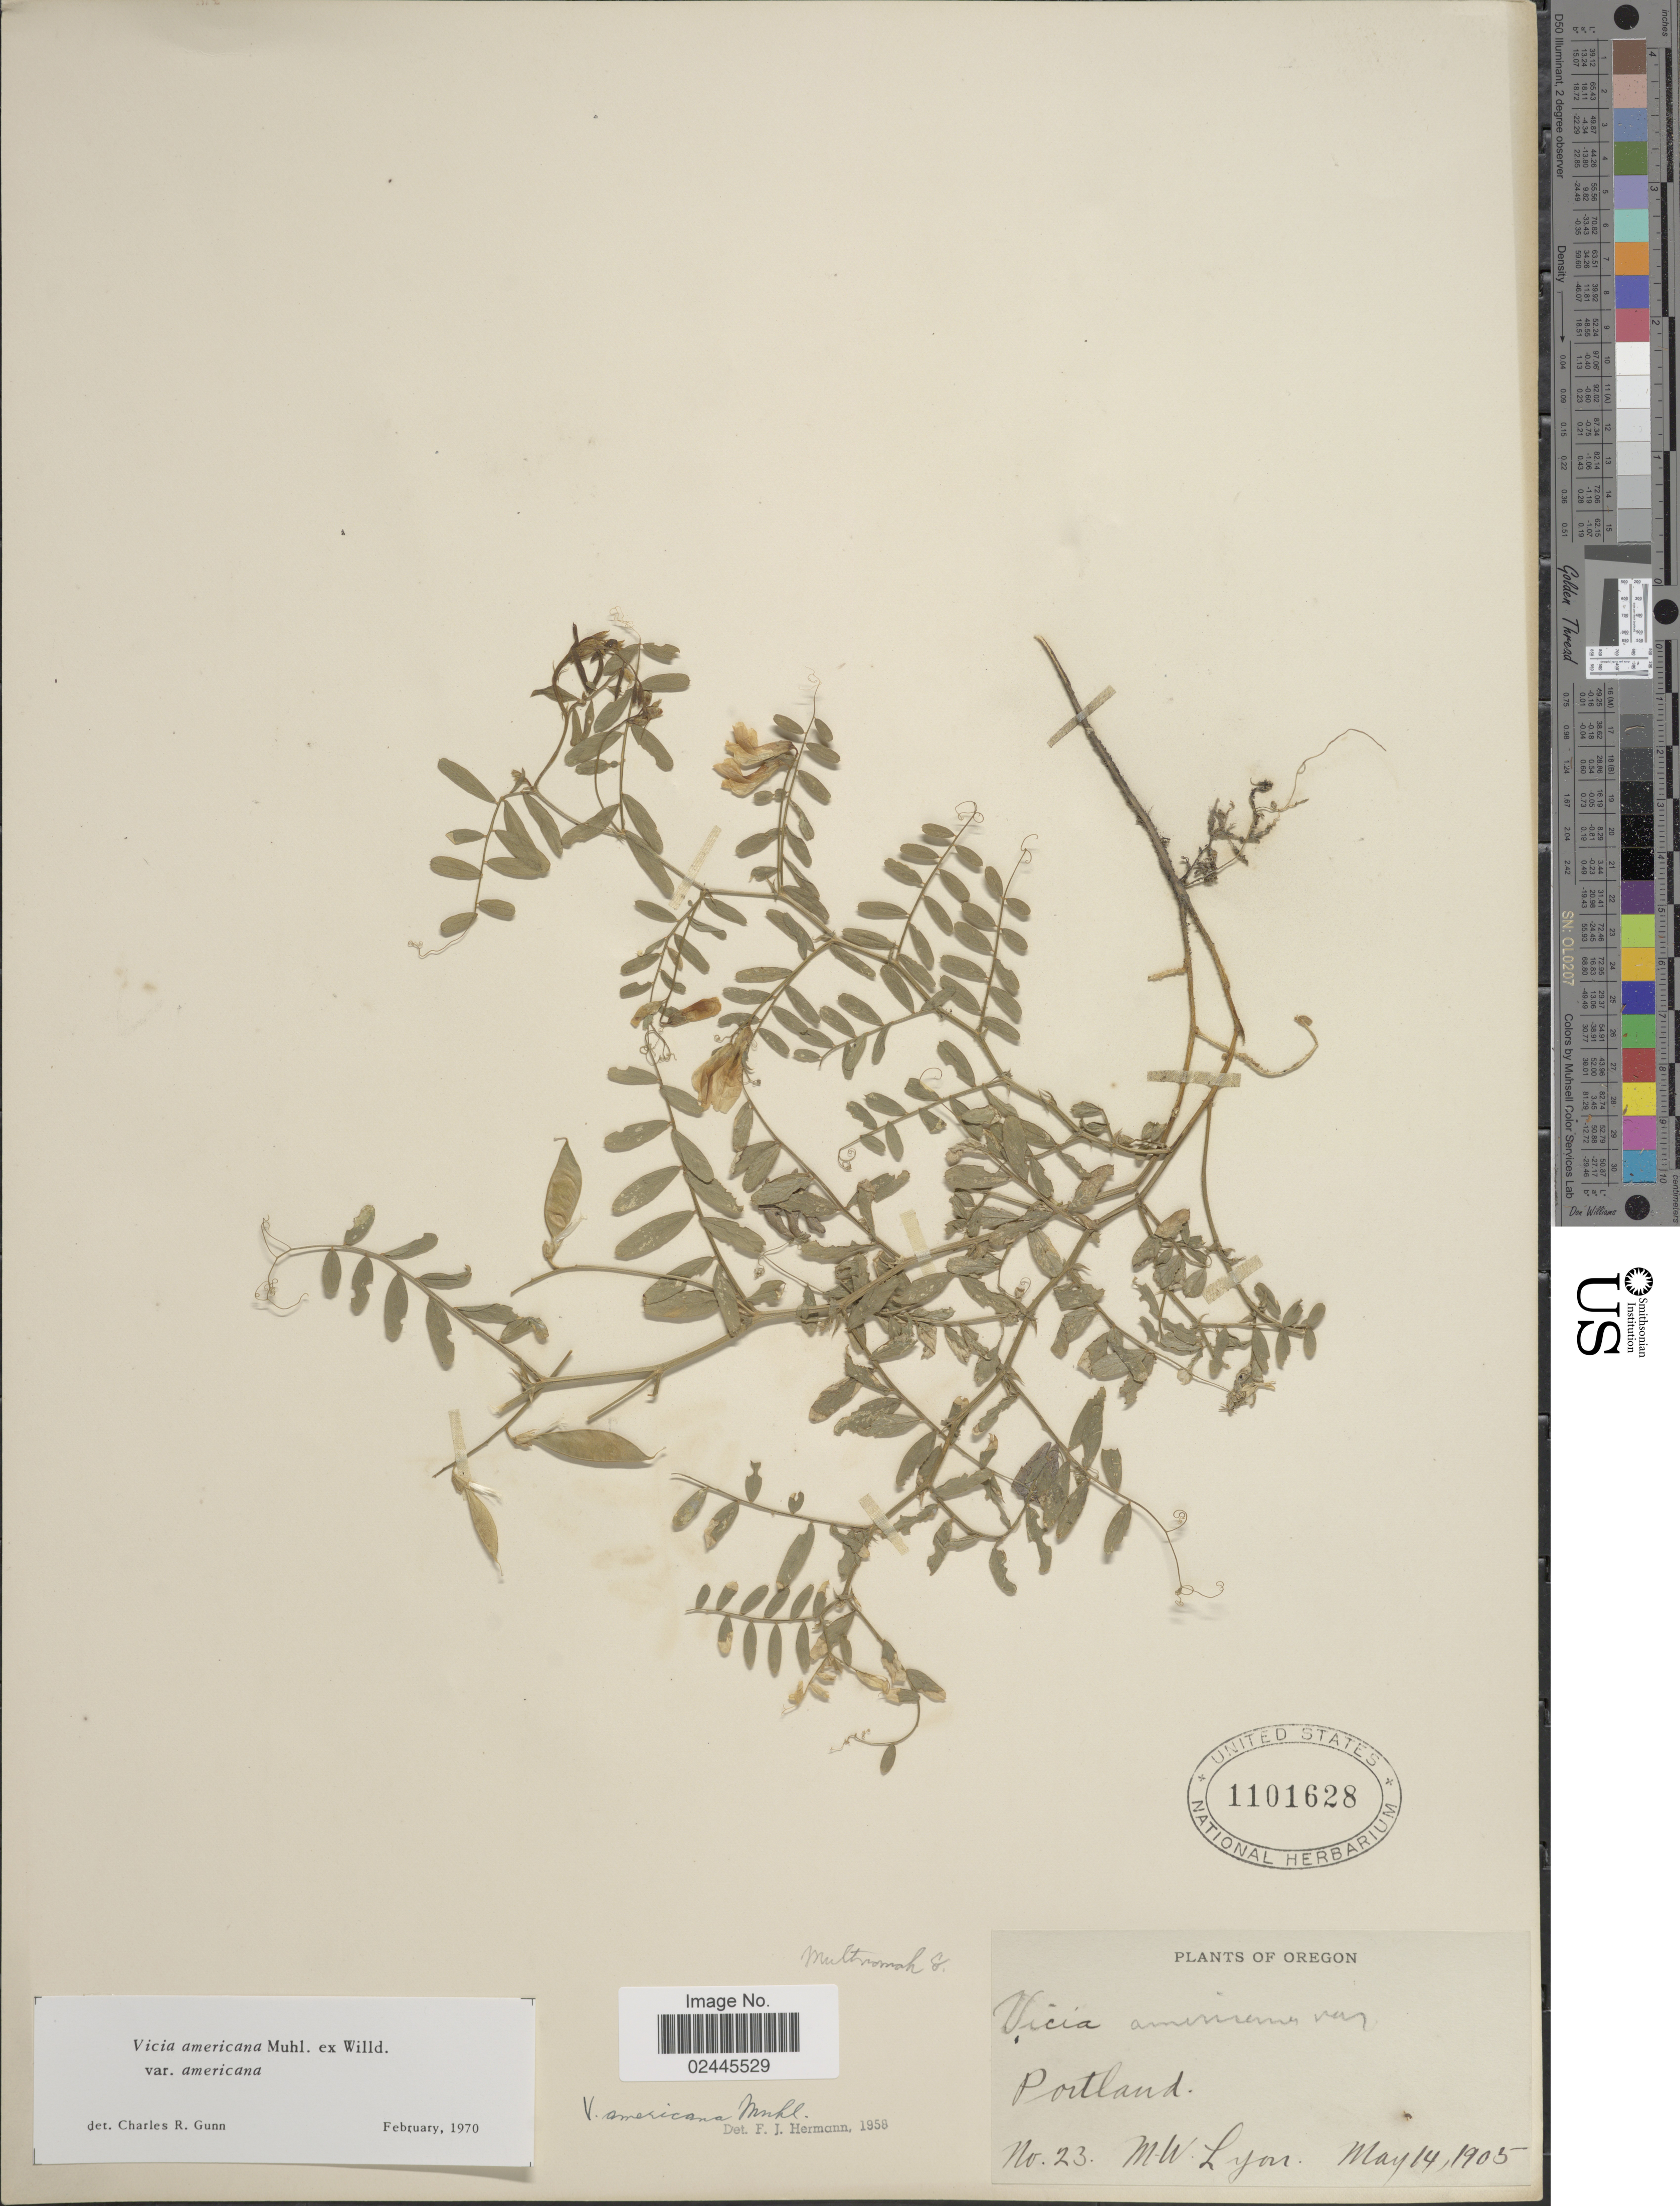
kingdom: Plantae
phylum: Tracheophyta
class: Magnoliopsida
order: Fabales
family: Fabaceae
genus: Vicia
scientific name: Vicia americana var. americana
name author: Muhl. ex Willd.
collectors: M. W. Lyon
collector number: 23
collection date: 1905-05-14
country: United States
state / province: Oregon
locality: Portland.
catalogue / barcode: US 1101628